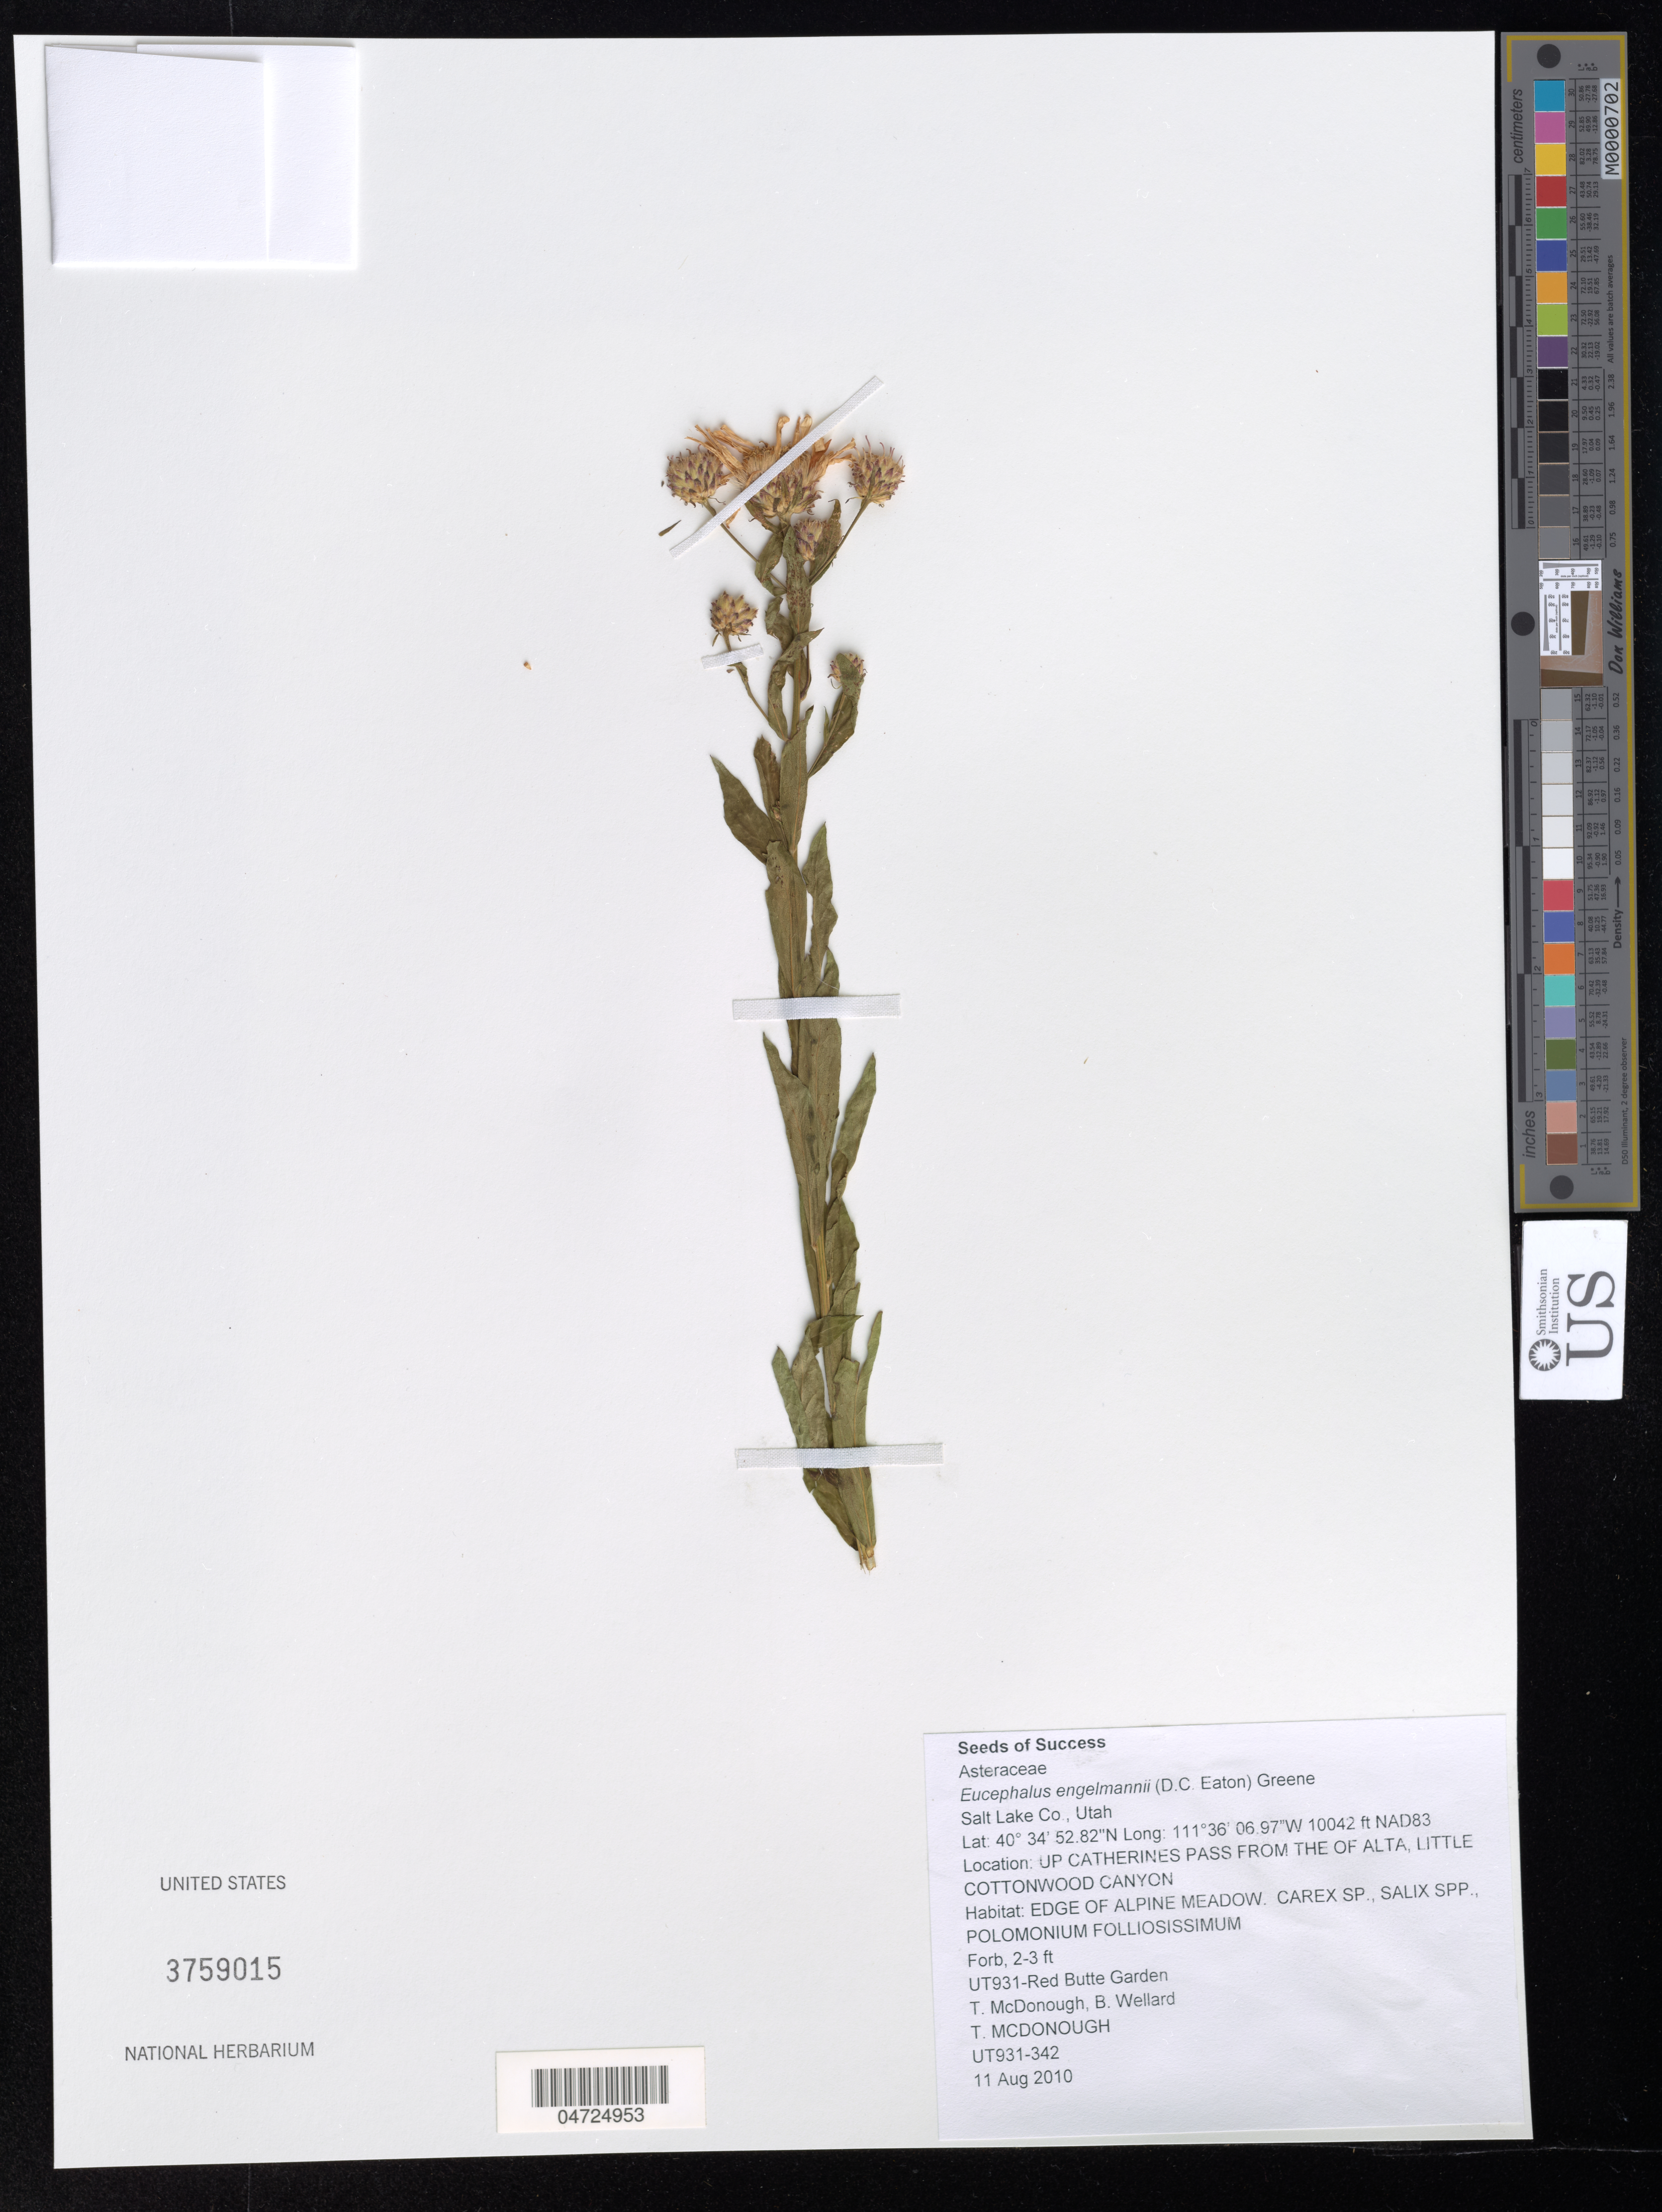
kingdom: Plantae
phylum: Tracheophyta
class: Magnoliopsida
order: Asterales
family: Asteraceae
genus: Eucephalus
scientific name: Eucephalus engelmannii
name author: (D.C. Eaton) Greene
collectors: T. McDonough & B. Wellard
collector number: UT931-342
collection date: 2010-08-11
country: United States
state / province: Utah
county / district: Salt Lake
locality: Salt Lake Co. NAD83. Up Catherines Pass from the Of Alta, Little Cottonwood Canyon. UT931-Red Butte Garden.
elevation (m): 3061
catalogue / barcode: US 3759015